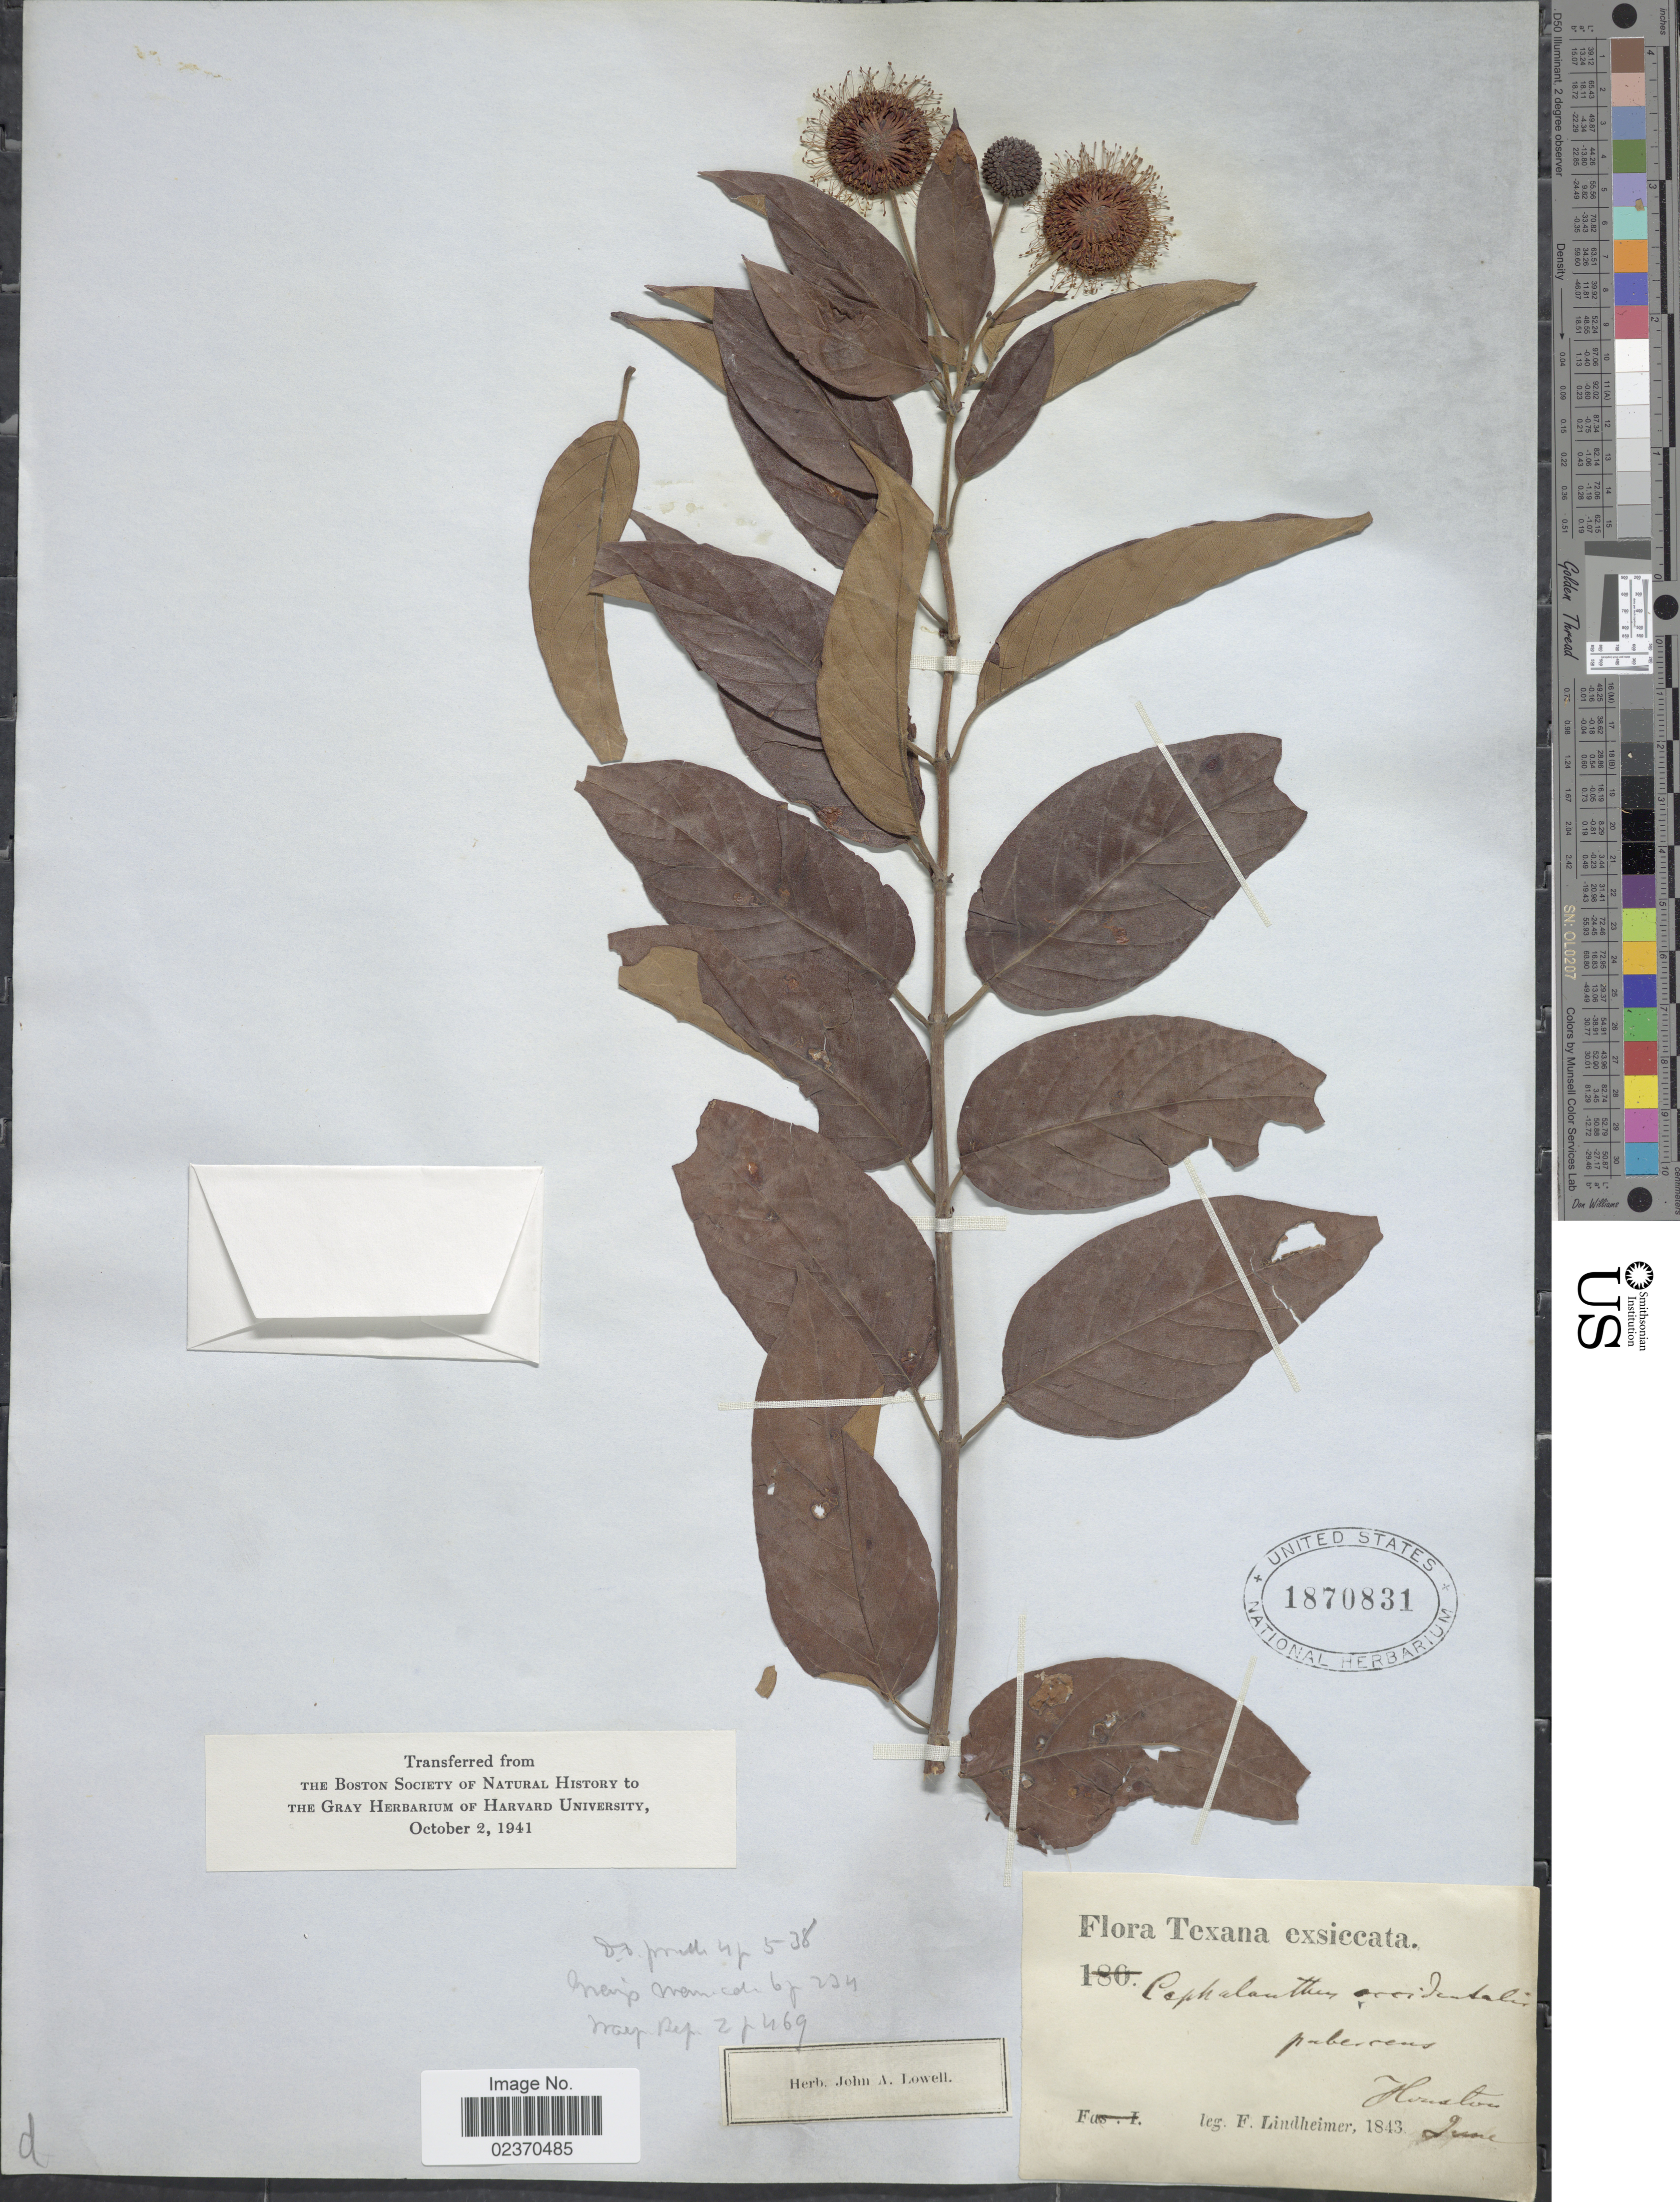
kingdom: Plantae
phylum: Tracheophyta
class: Magnoliopsida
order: Gentianales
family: Rubiaceae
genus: Cephalanthus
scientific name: Cephalanthus occidentalis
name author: L.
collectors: F. Lindheimer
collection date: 1843-06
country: United States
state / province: Texas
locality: Houston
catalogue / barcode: US 1870831